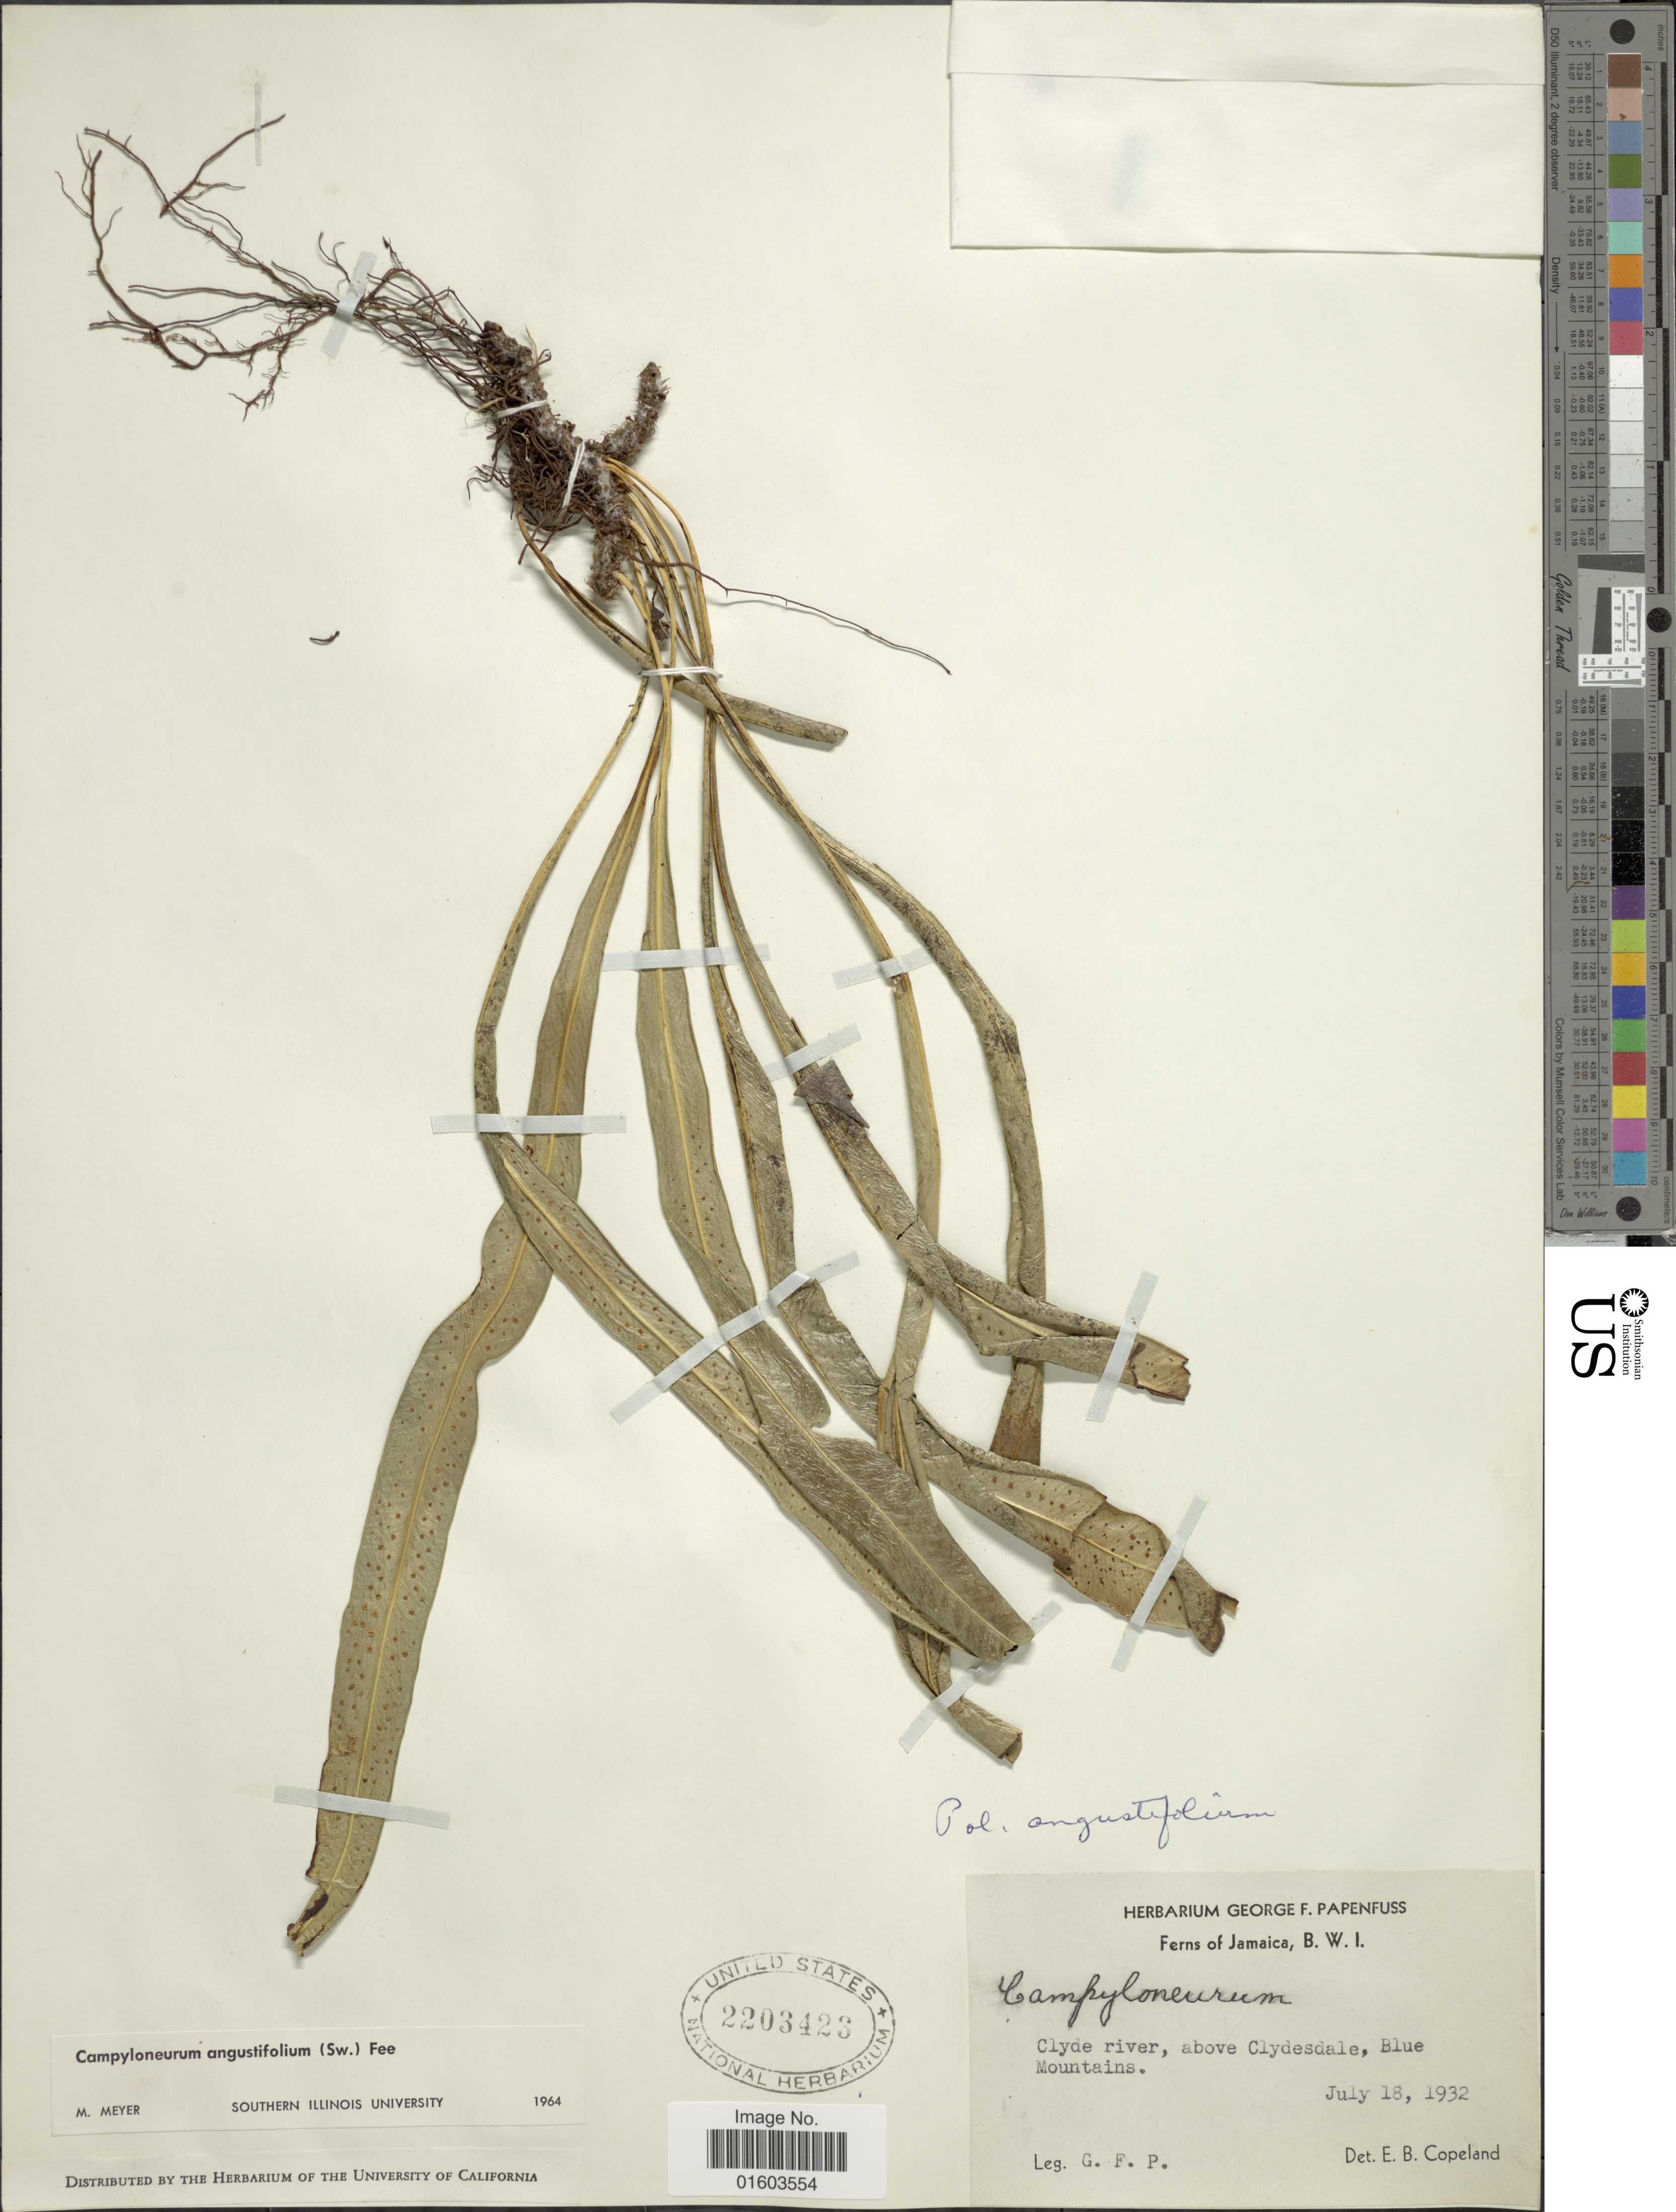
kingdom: Plantae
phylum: Tracheophyta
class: Polypodiopsida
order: Polypodiales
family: Polypodiaceae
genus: Campyloneurum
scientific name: Campyloneurum angustifolium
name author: (Sw.) Fée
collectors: G. Papenfuss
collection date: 1932-07-18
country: Jamaica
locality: Clyde River above Clydesdale, Blue Mountains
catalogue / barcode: US 2203423